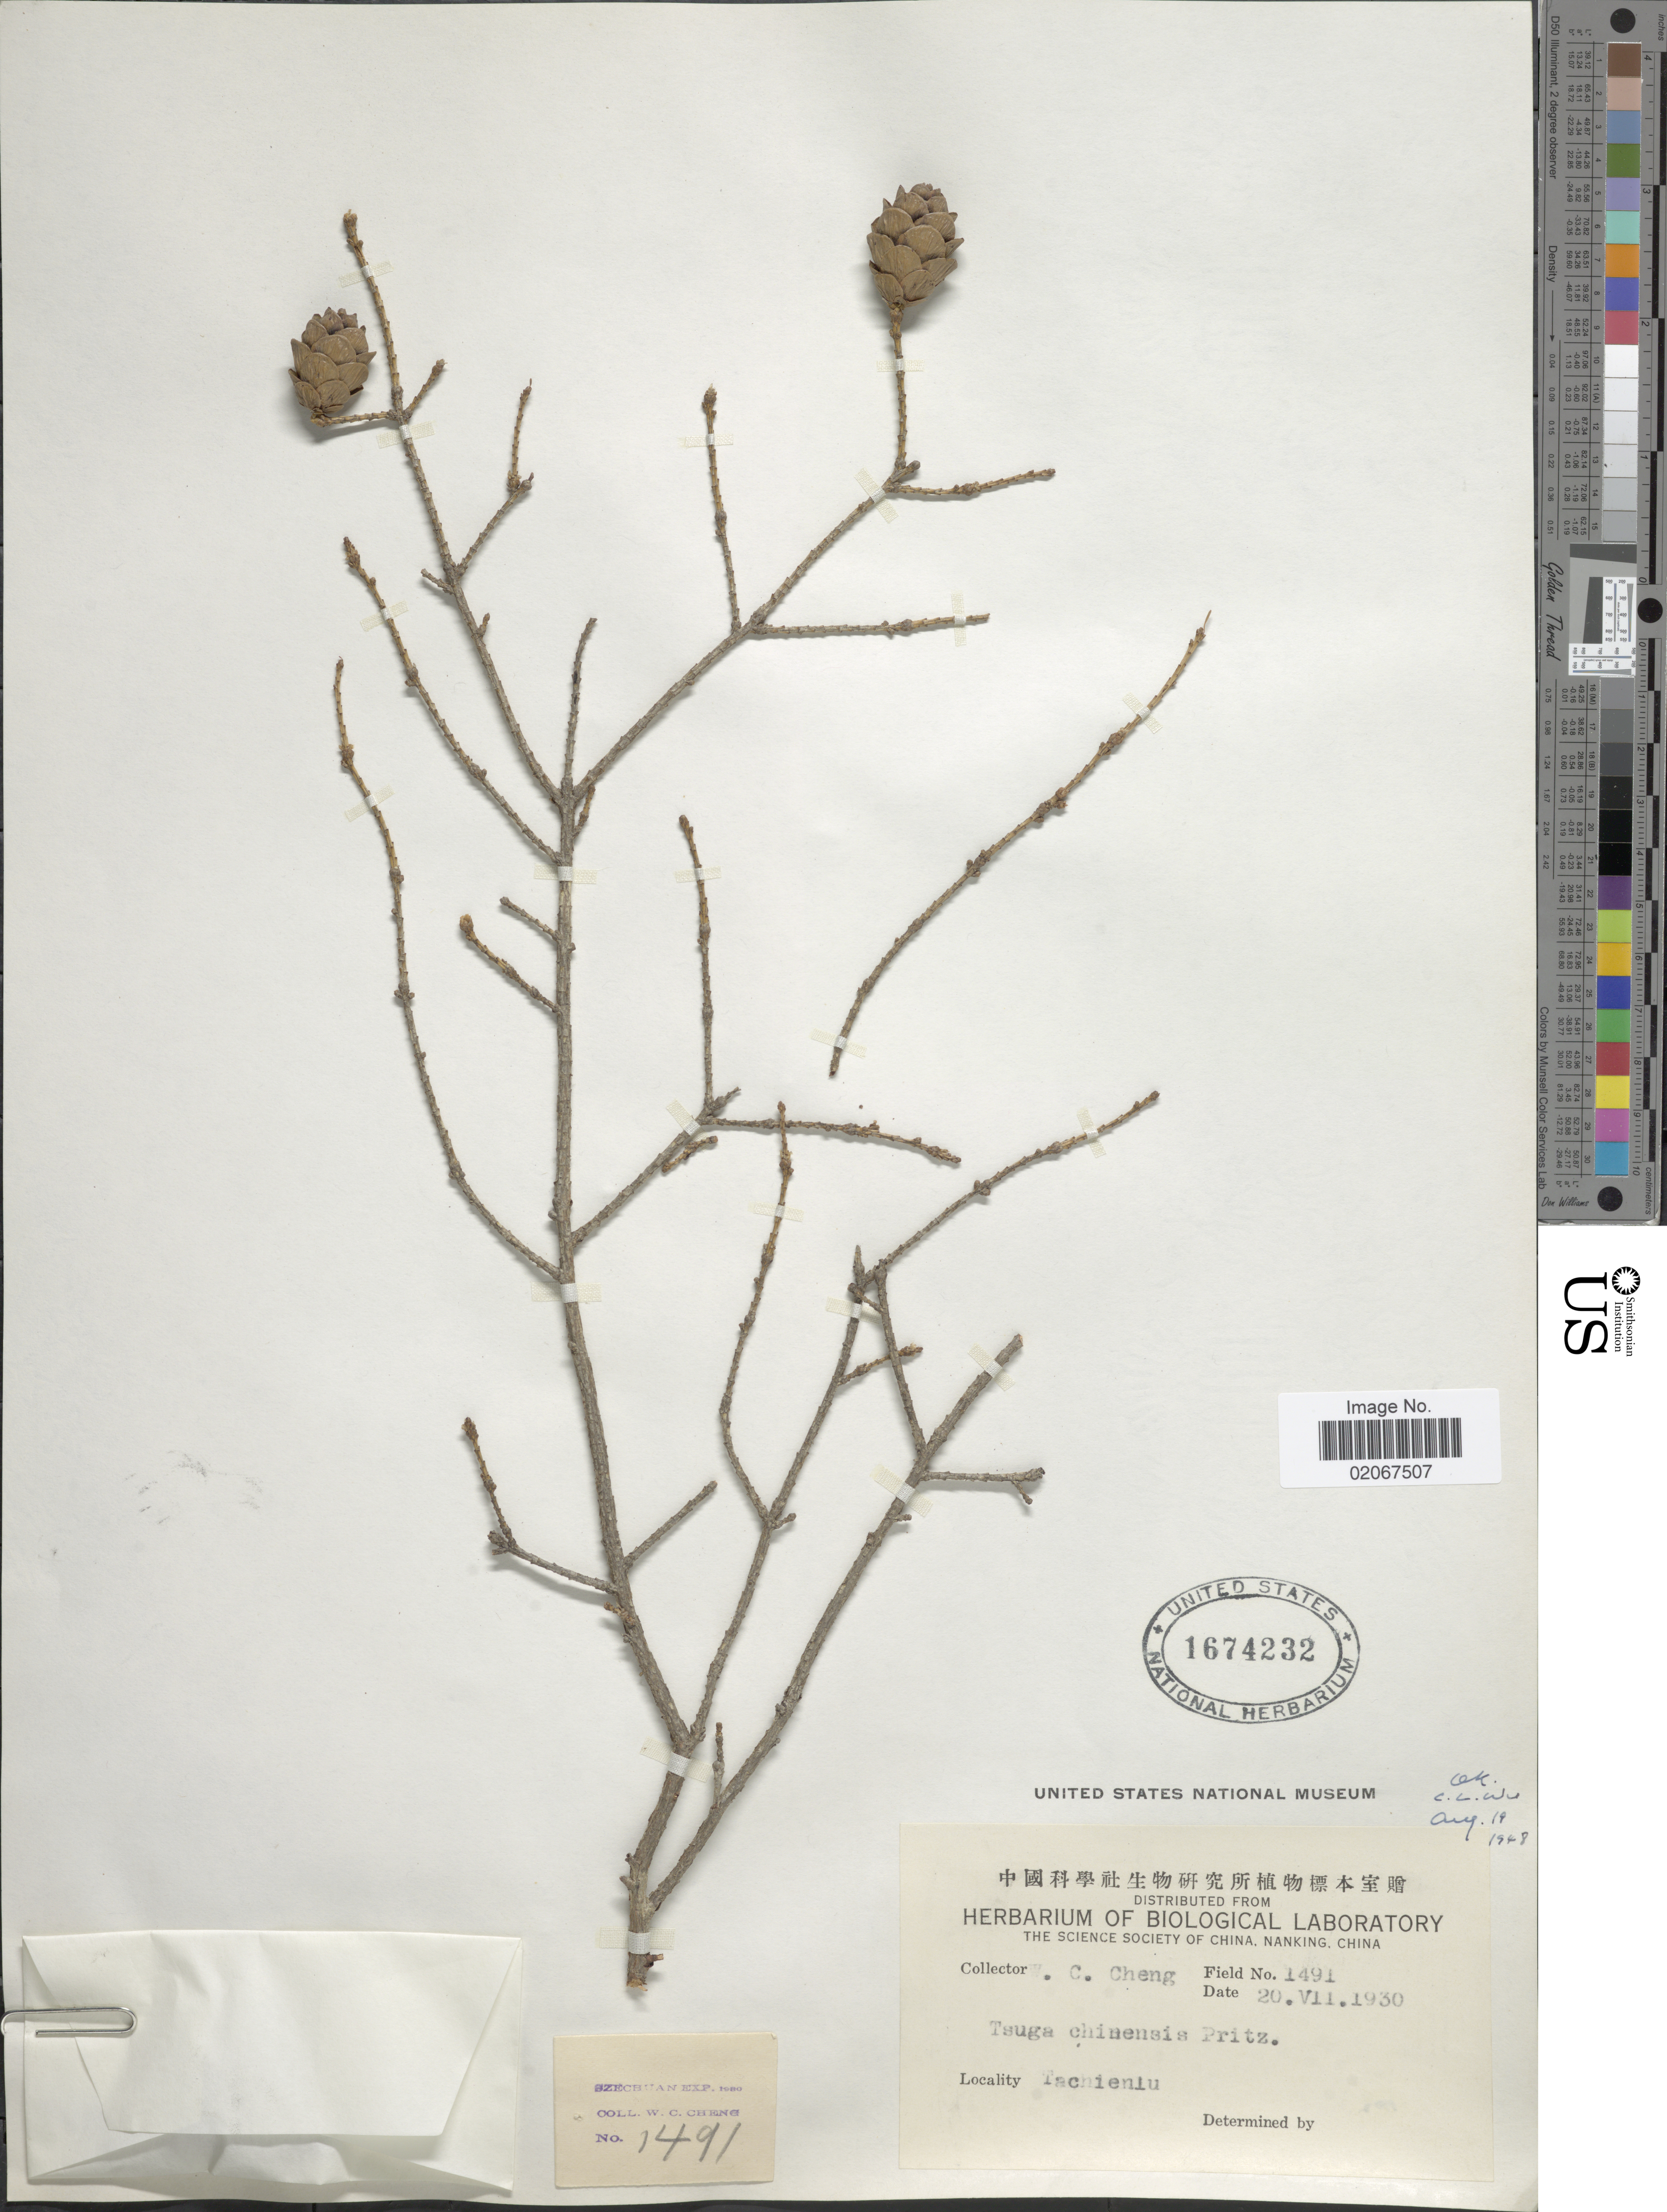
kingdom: Plantae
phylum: Tracheophyta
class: Pinopsida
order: Pinales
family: Pinaceae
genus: Tsuga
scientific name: Tsuga chinensis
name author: (Franch.) Pritz.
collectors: W. C. Cheng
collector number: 1491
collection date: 1930-07-20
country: China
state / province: Sichuan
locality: Tachienlu.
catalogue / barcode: US 1674232